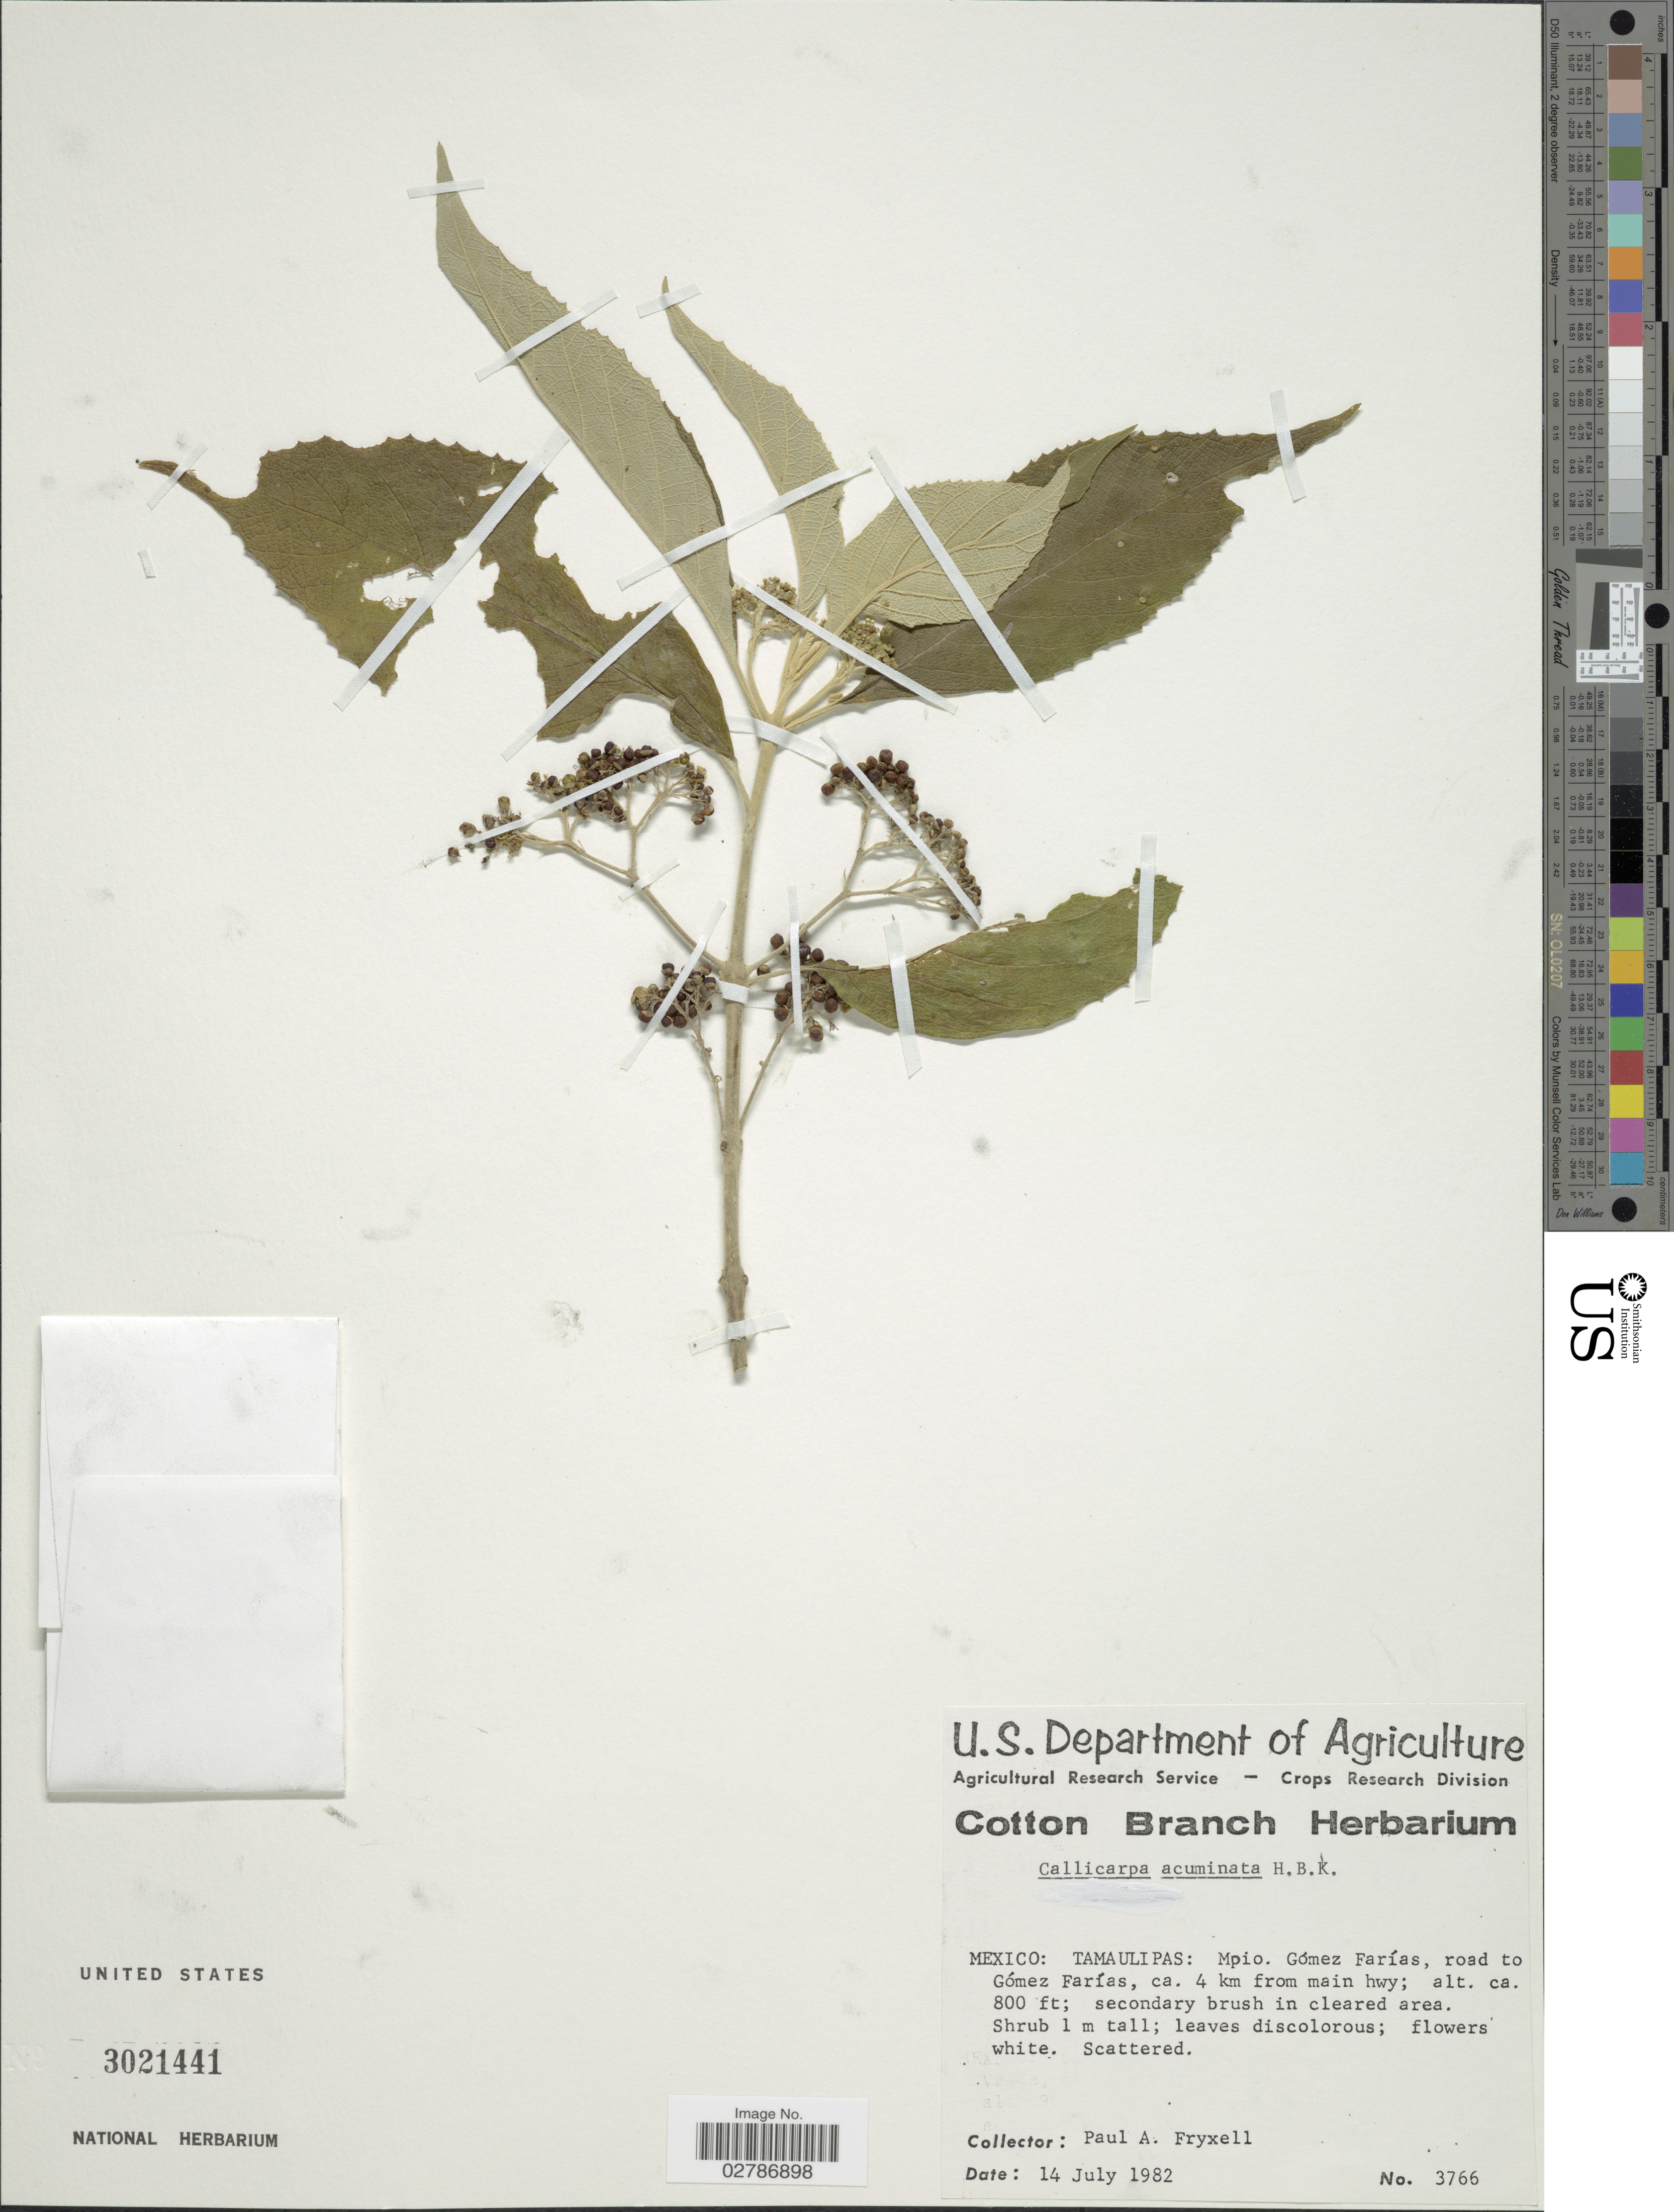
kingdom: Plantae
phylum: Tracheophyta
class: Magnoliopsida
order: Lamiales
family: Lamiaceae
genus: Callicarpa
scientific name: Callicarpa acuminata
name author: Kunth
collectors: P. A. Fryxell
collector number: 3766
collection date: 1982-07-14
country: Mexico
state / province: Tamaulipas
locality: Mpio. Gómez Farías, road to Gómez Farías, ca. 4 km from main hwy.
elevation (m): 244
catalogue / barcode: US 3021441